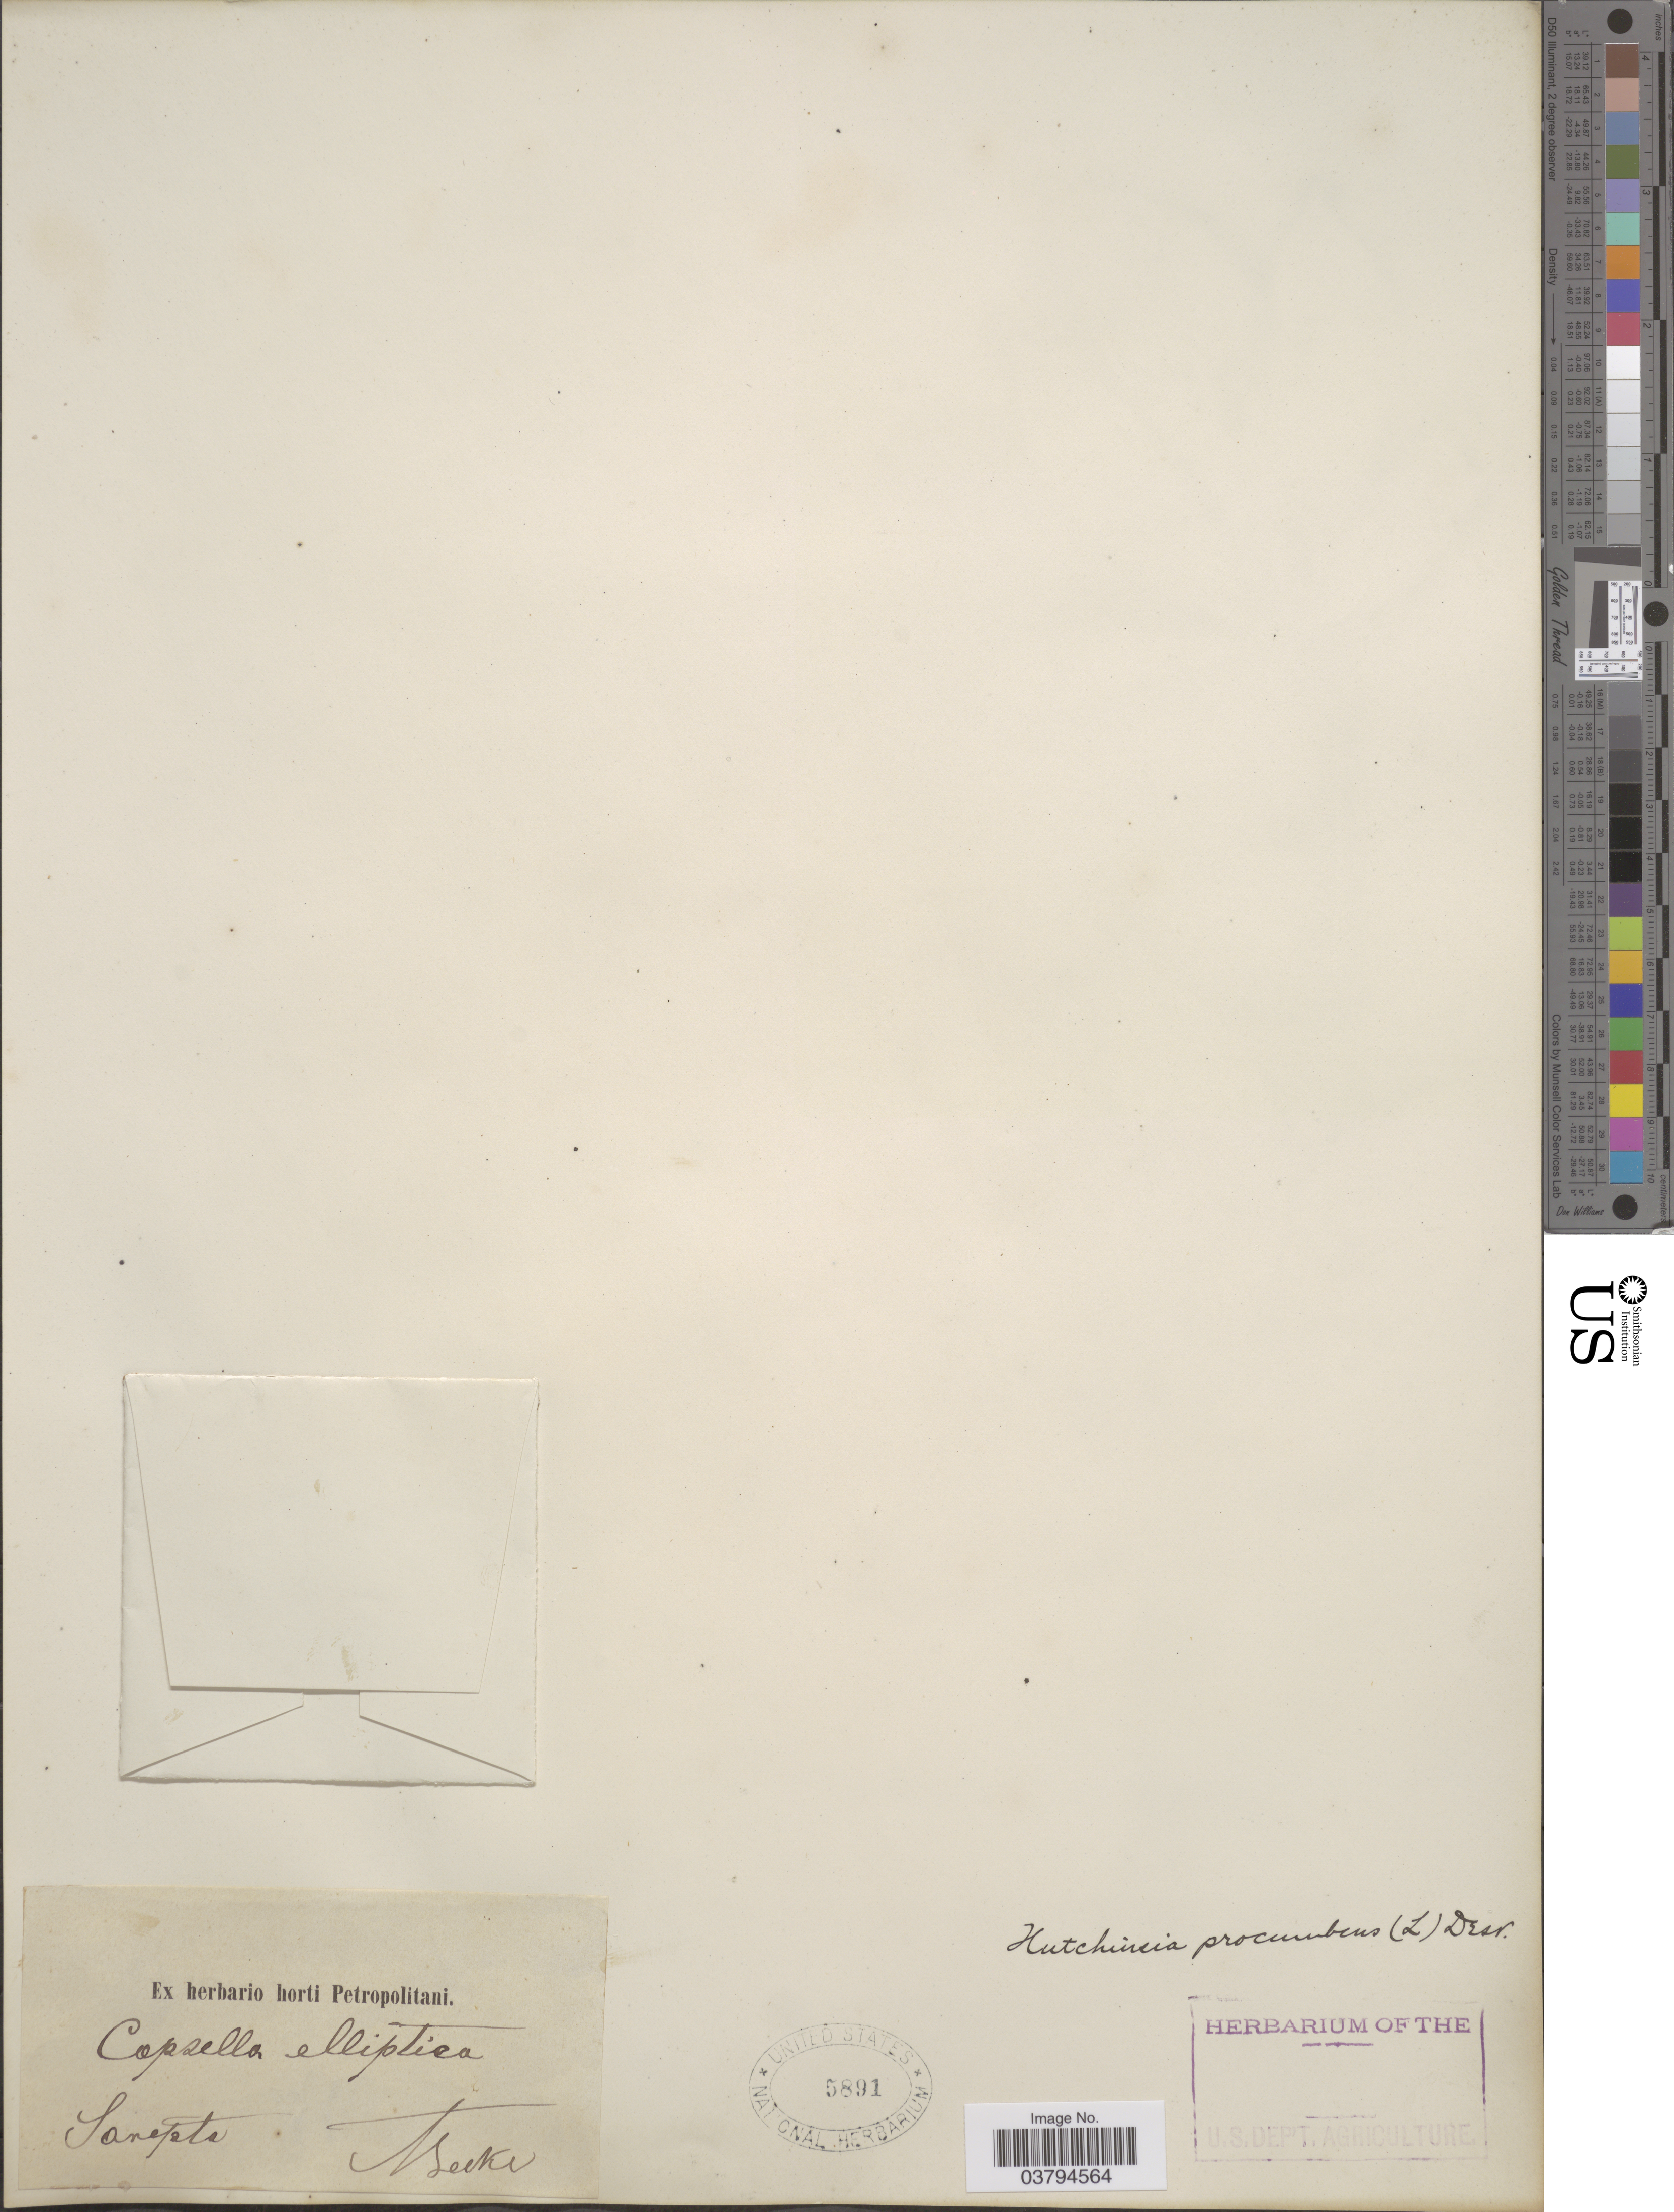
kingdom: Plantae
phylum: Tracheophyta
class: Magnoliopsida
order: Brassicales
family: Brassicaceae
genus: Hutchinsia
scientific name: Hutchinsia procumbens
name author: (L.) Desv.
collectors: A. Becker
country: Russian Federation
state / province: Volgograd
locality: Sarepta.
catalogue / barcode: US 5891